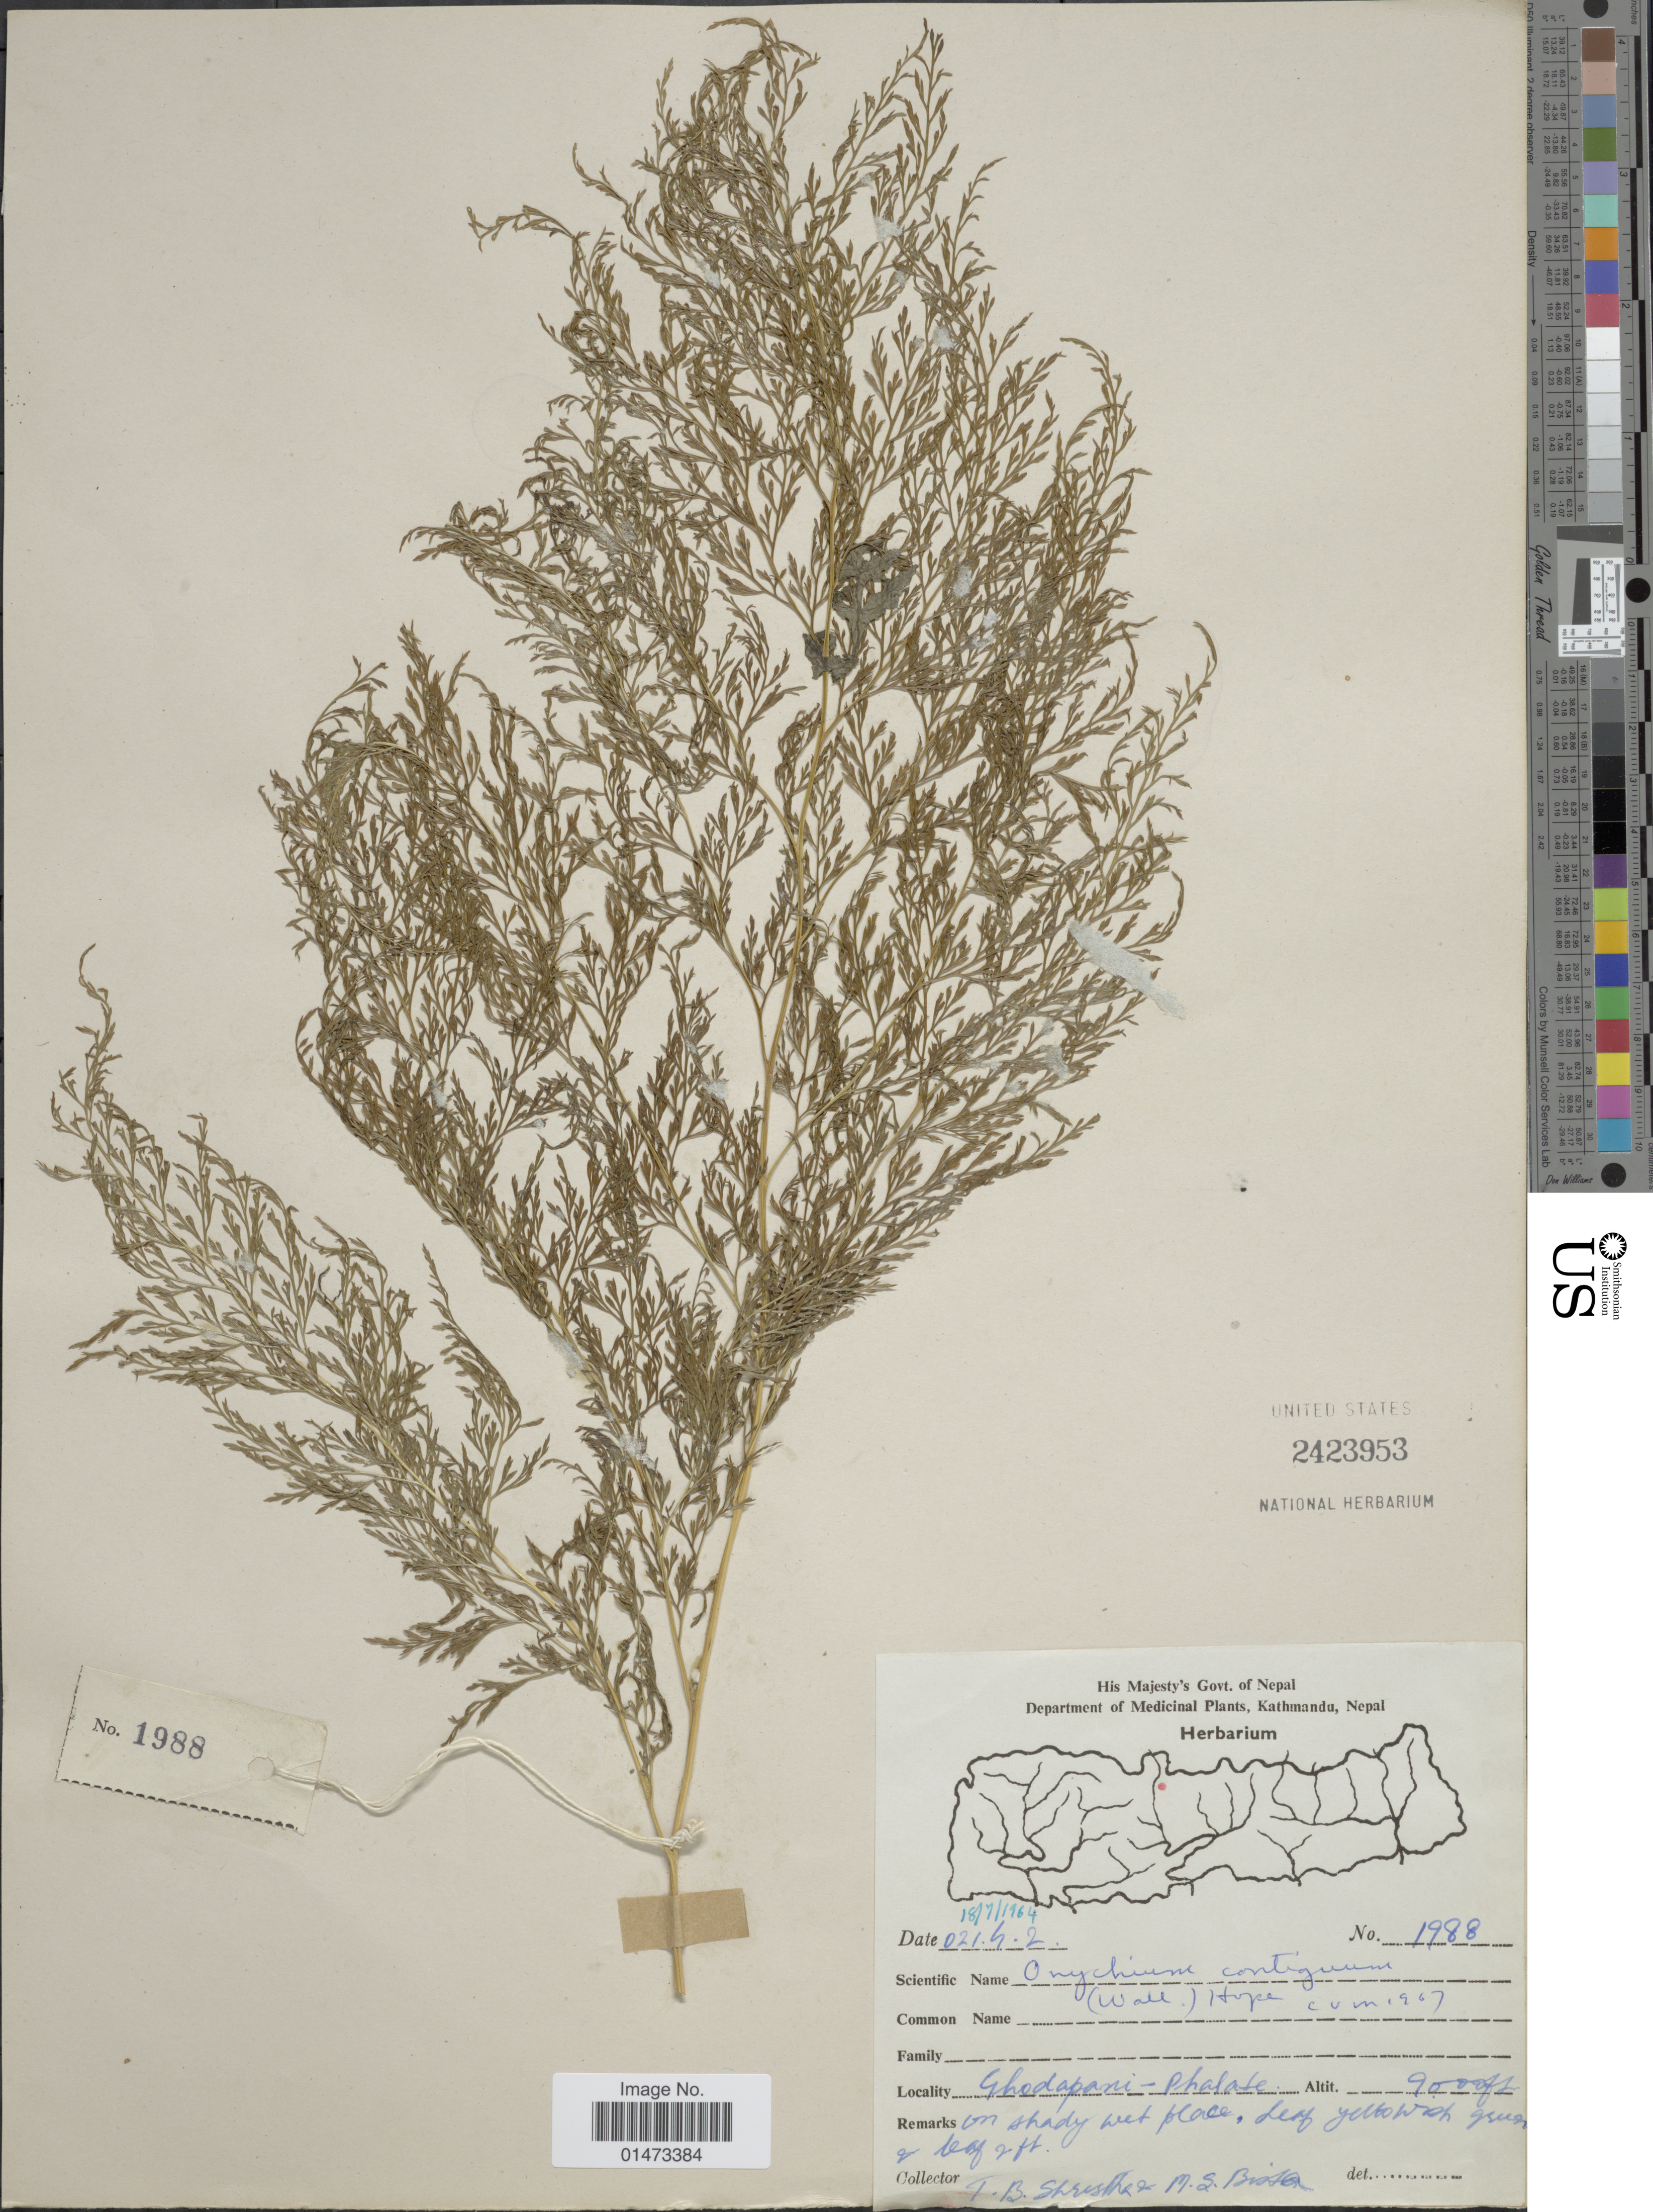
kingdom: Plantae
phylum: Tracheophyta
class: Polypodiopsida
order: Polypodiales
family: Pteridaceae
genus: Onychium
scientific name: Onychium contiguum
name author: Wall. ex C. Hope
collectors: T. B. Shrestha & M. Bista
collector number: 1988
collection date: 1964-07-18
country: Nepal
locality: Ghodapari-Phalate.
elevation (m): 2743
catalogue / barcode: US 2423953